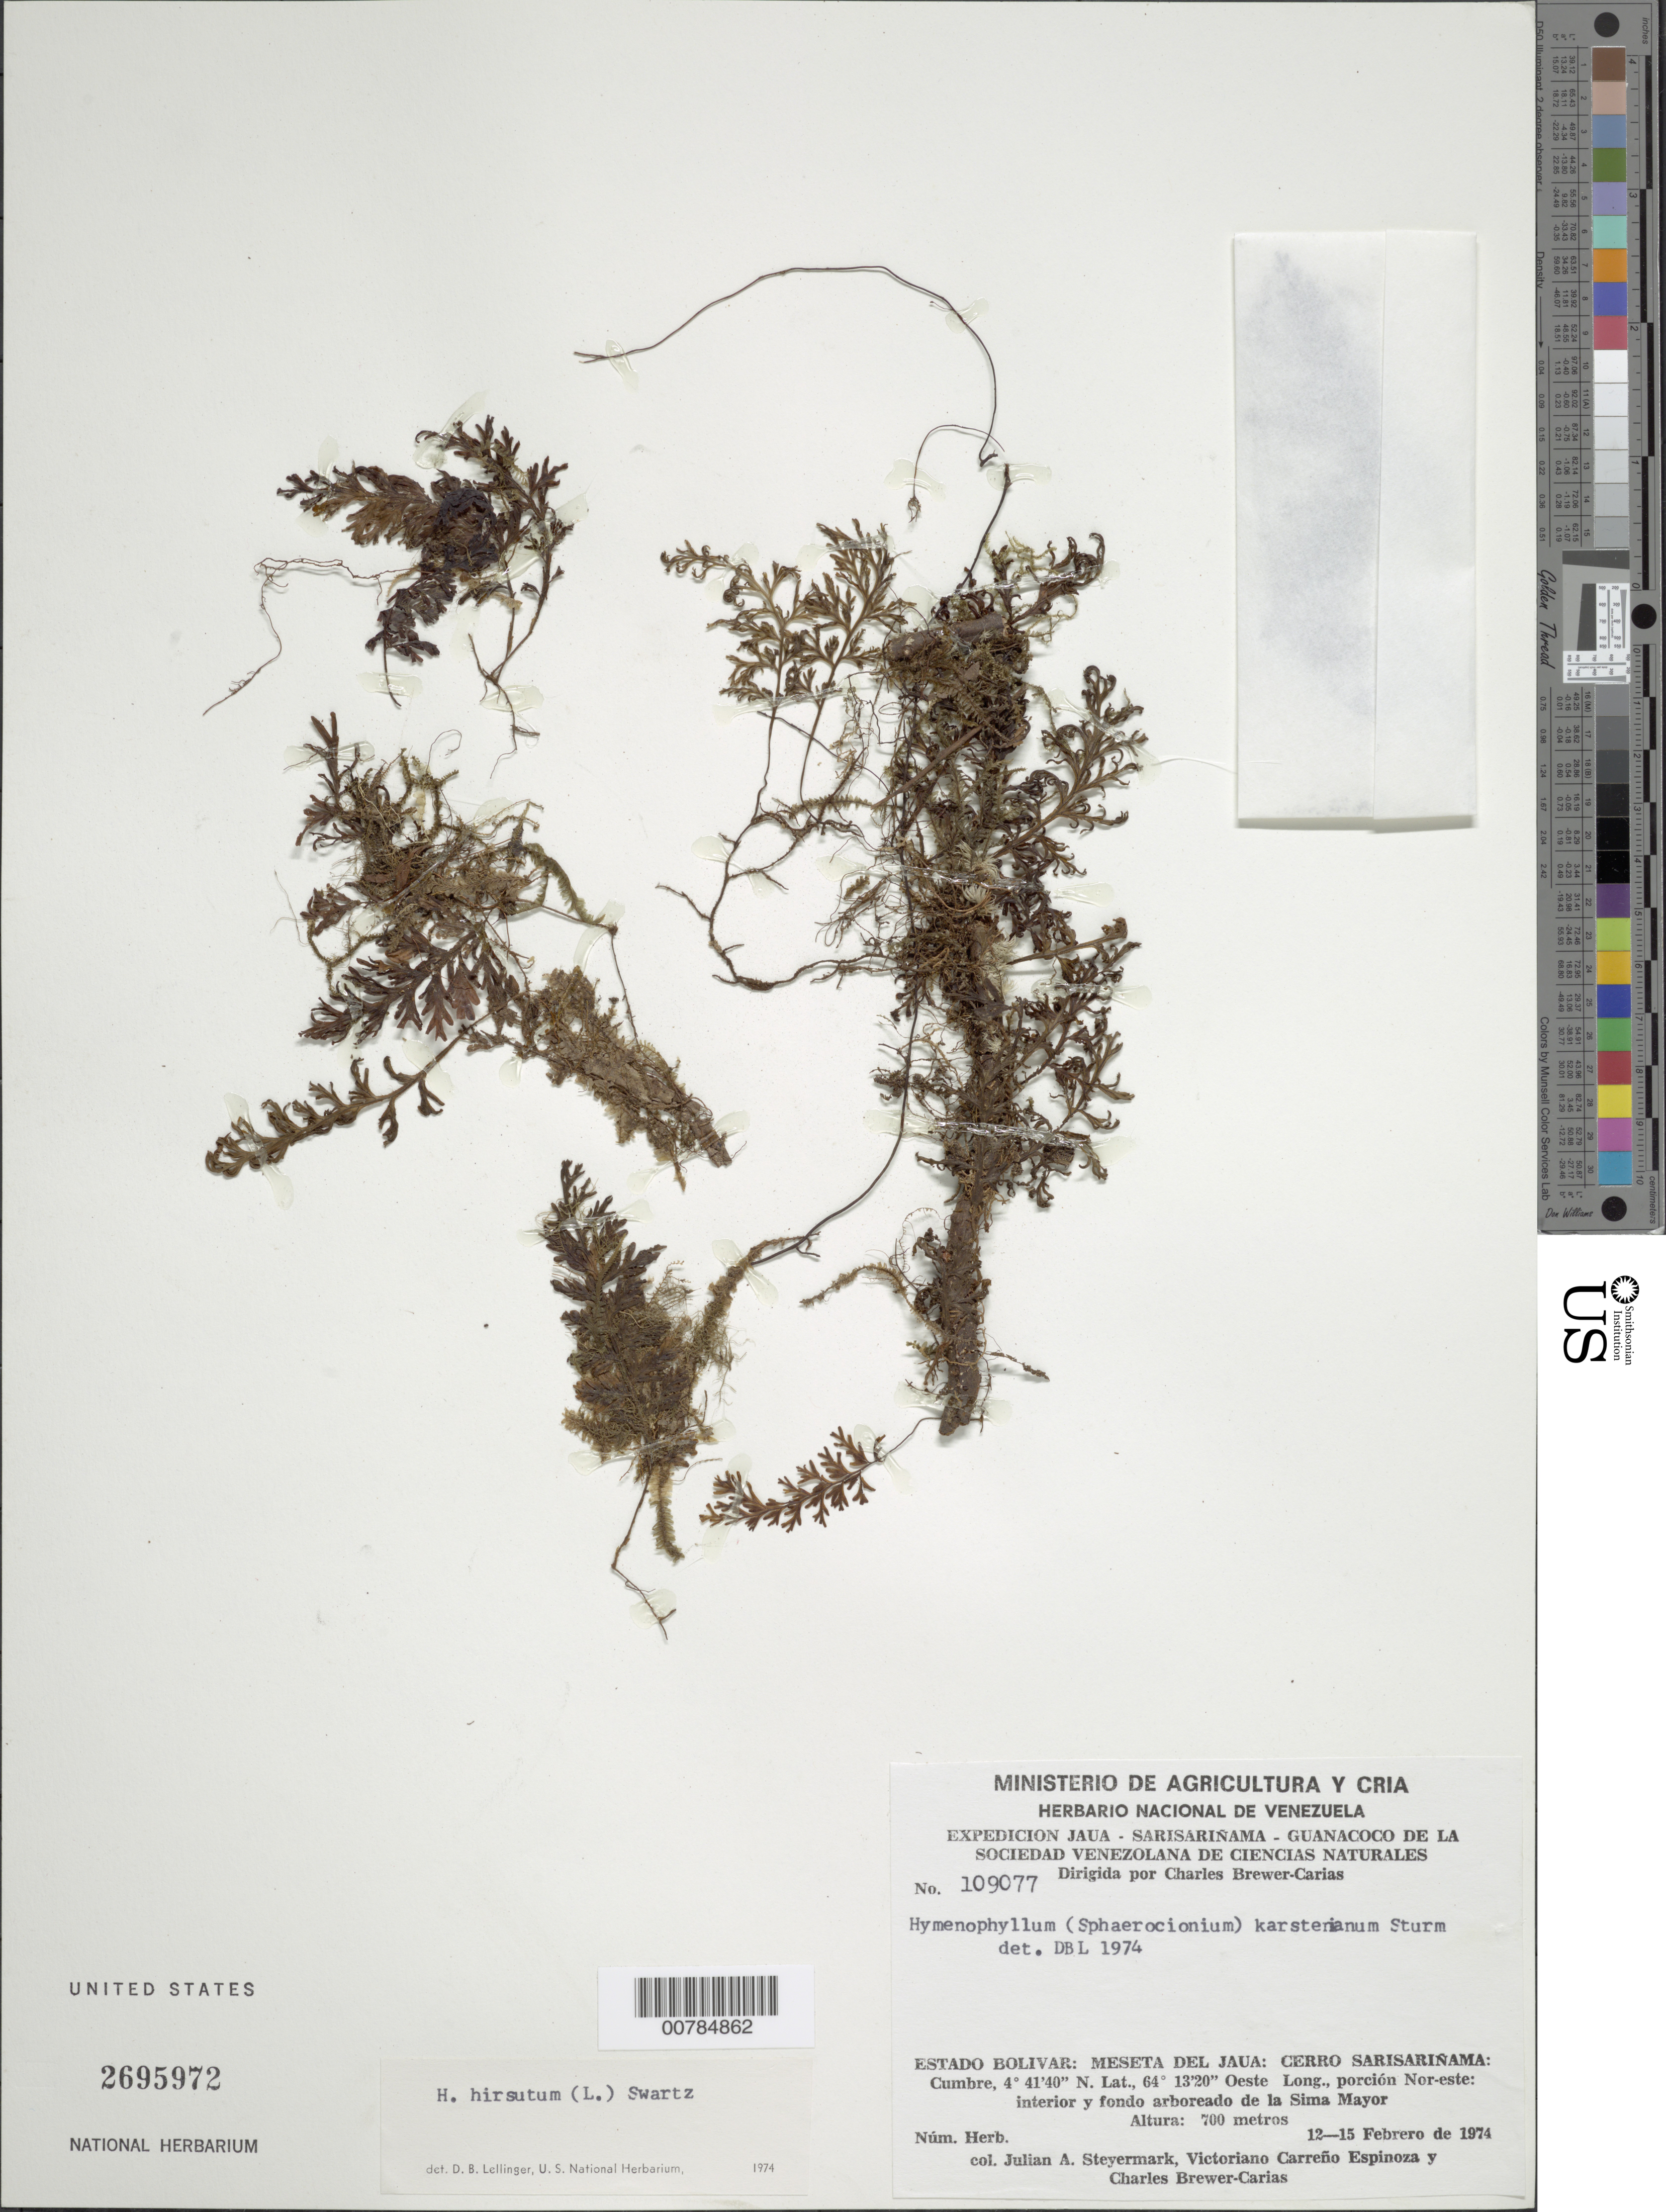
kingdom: Plantae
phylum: Tracheophyta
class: Polypodiopsida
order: Hymenophyllales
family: Hymenophyllaceae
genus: Hymenophyllum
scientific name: Hymenophyllum hirsutum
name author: (L.) Sw.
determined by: Lellinger, David B., (BOT), Smithsonian Institution - National Museum of Natural History (UNITED STATES)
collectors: J. Steyermark, V. Carreño E. & C. Brewer-Carias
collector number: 109077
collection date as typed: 12-Feb-74 to 15-Feb-74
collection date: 1974-02-12/1974-02-15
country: Venezuela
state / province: Bolívar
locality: Meseta del Jaua: Cerro Sarisariñama, summit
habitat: Interior y fondo arboreado de la sima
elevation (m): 700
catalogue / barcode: US 2695972